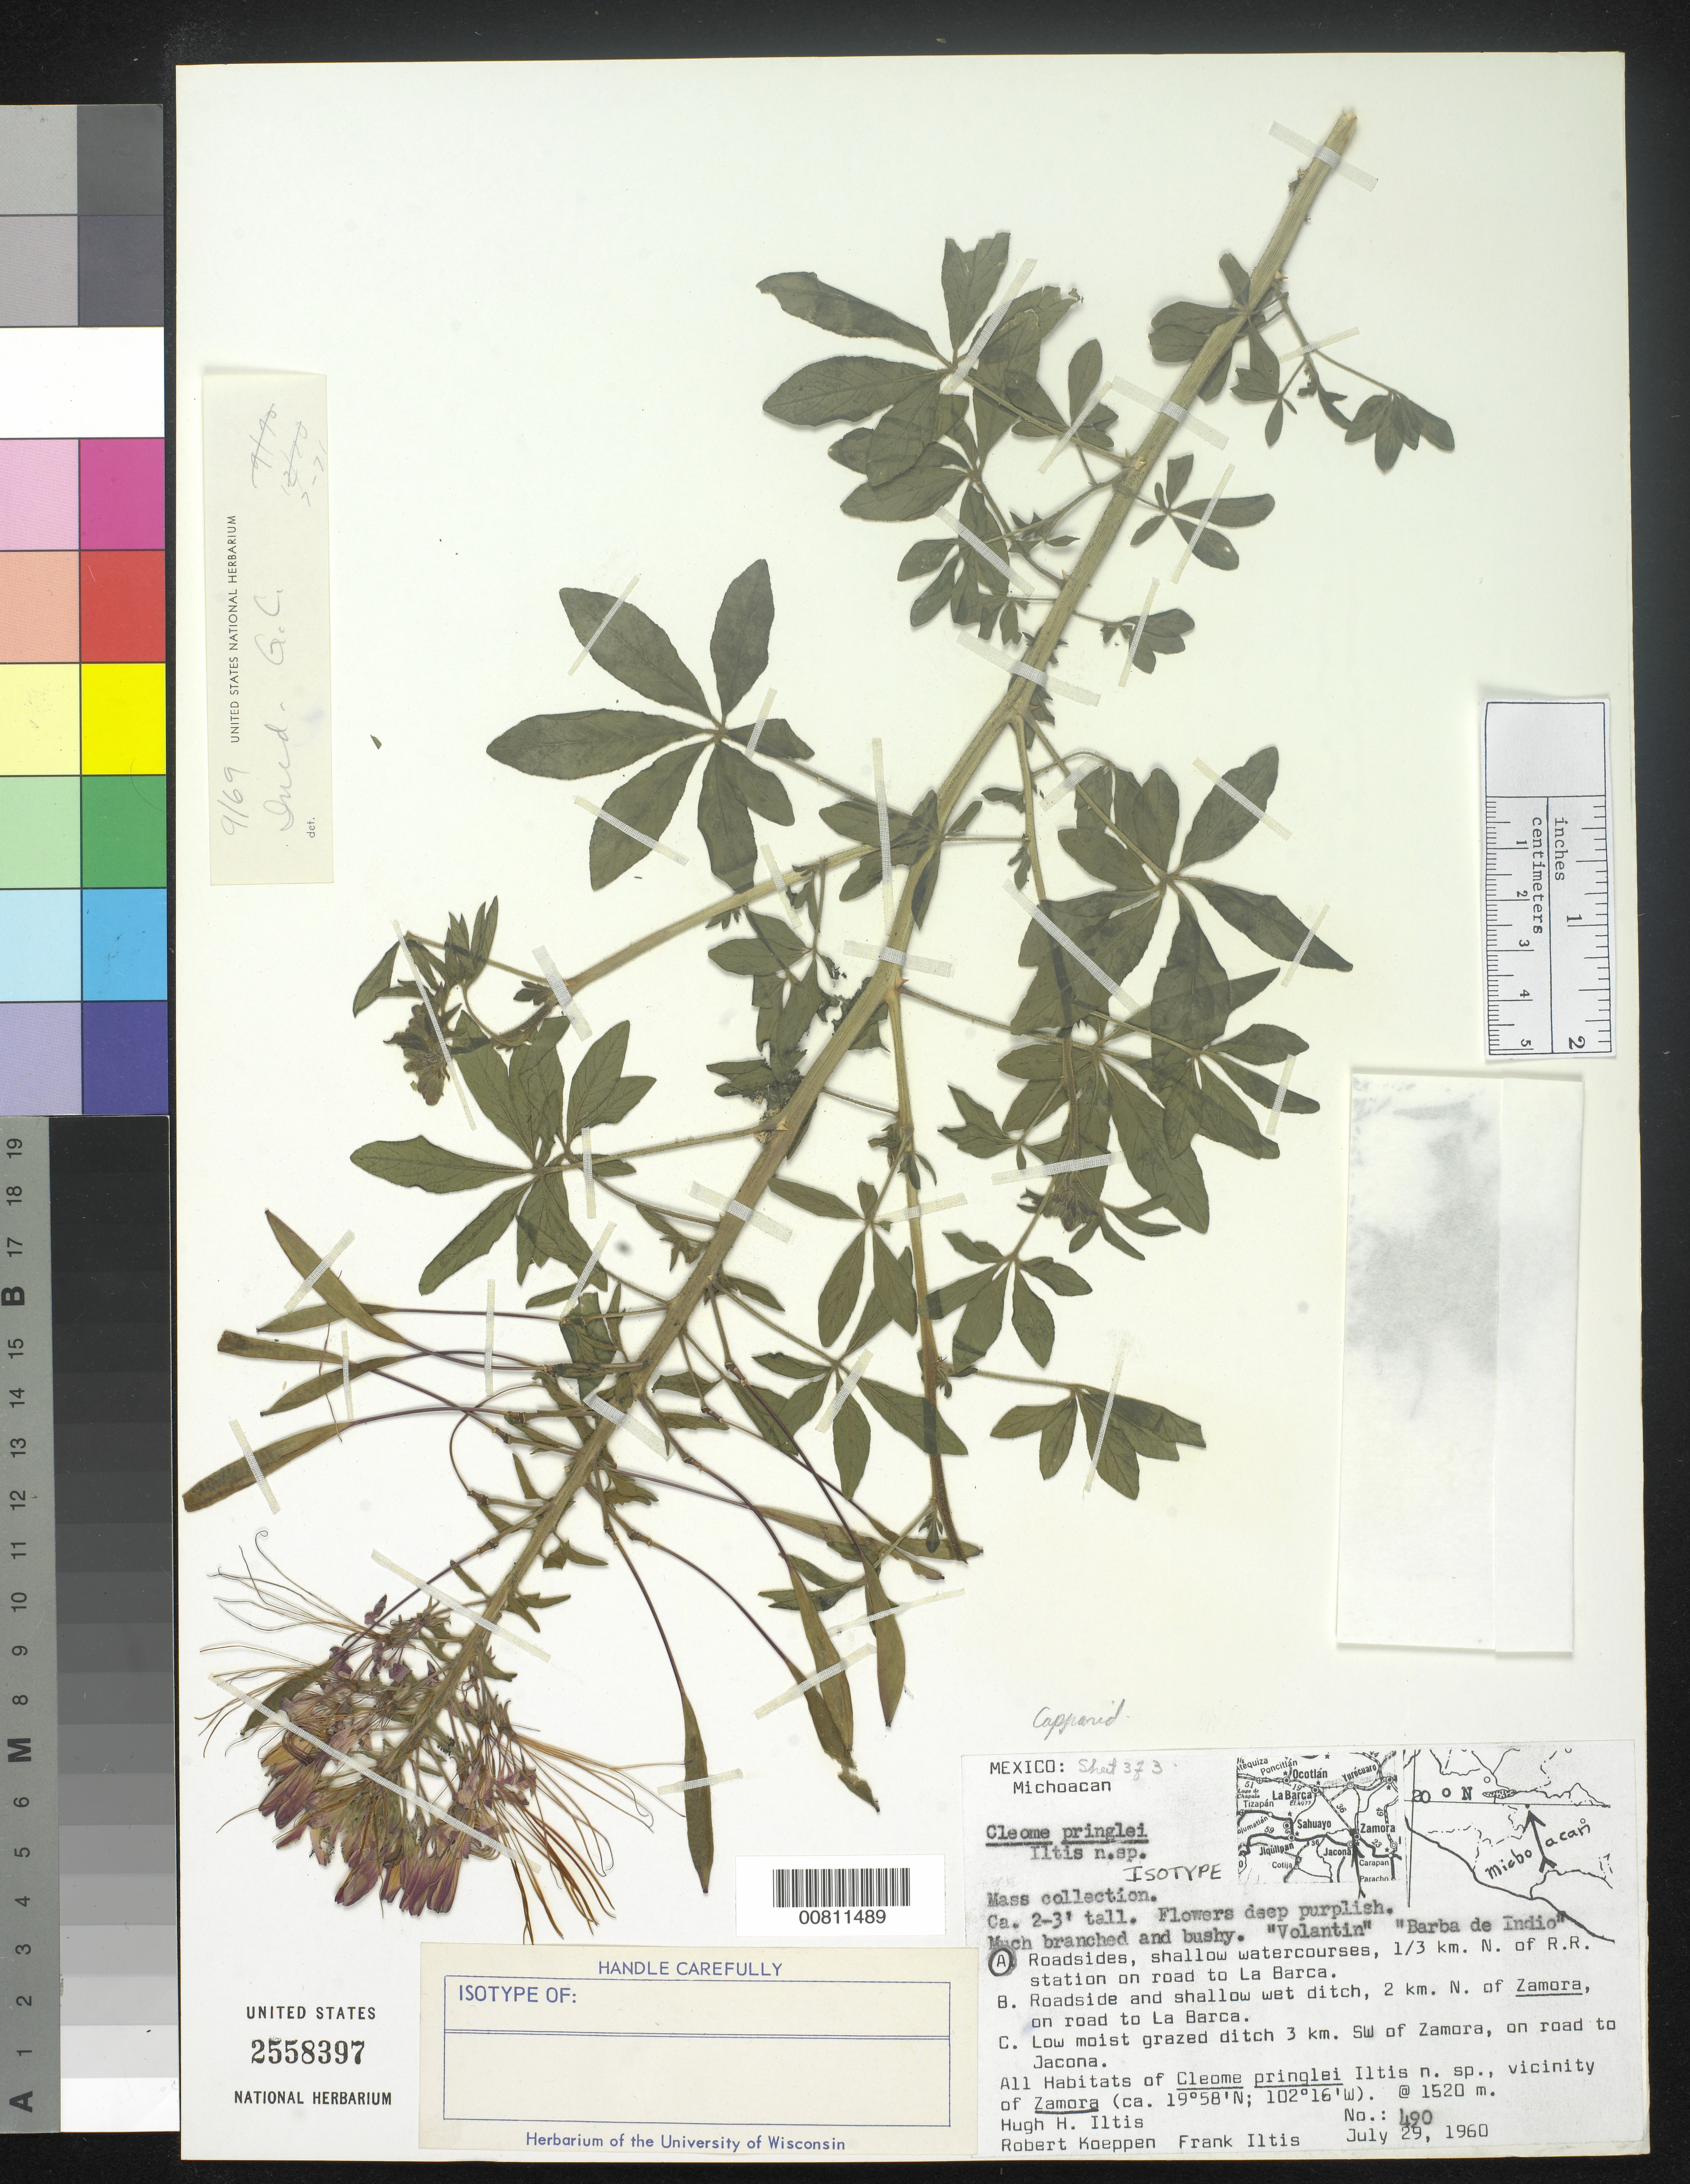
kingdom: Plantae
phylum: Tracheophyta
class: Magnoliopsida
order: Brassicales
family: Cleomaceae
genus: Cleome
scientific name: Cleome chapalensis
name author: Iltis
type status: Isotype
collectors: H. H. Iltis, R. C. Koeppen & F. Iltis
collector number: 490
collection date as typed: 29 Jul 1960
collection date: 1960-07-29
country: Mexico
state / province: Michoacán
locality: Vicinity of Zamora. 1/3 km N of R.R. station on road to La Barca.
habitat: Roadsides, shallow watercourses.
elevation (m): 1520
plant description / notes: Originally annotated as isotype of Cleome pringlei Iltis (ined., name never published).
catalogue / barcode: US 2558397